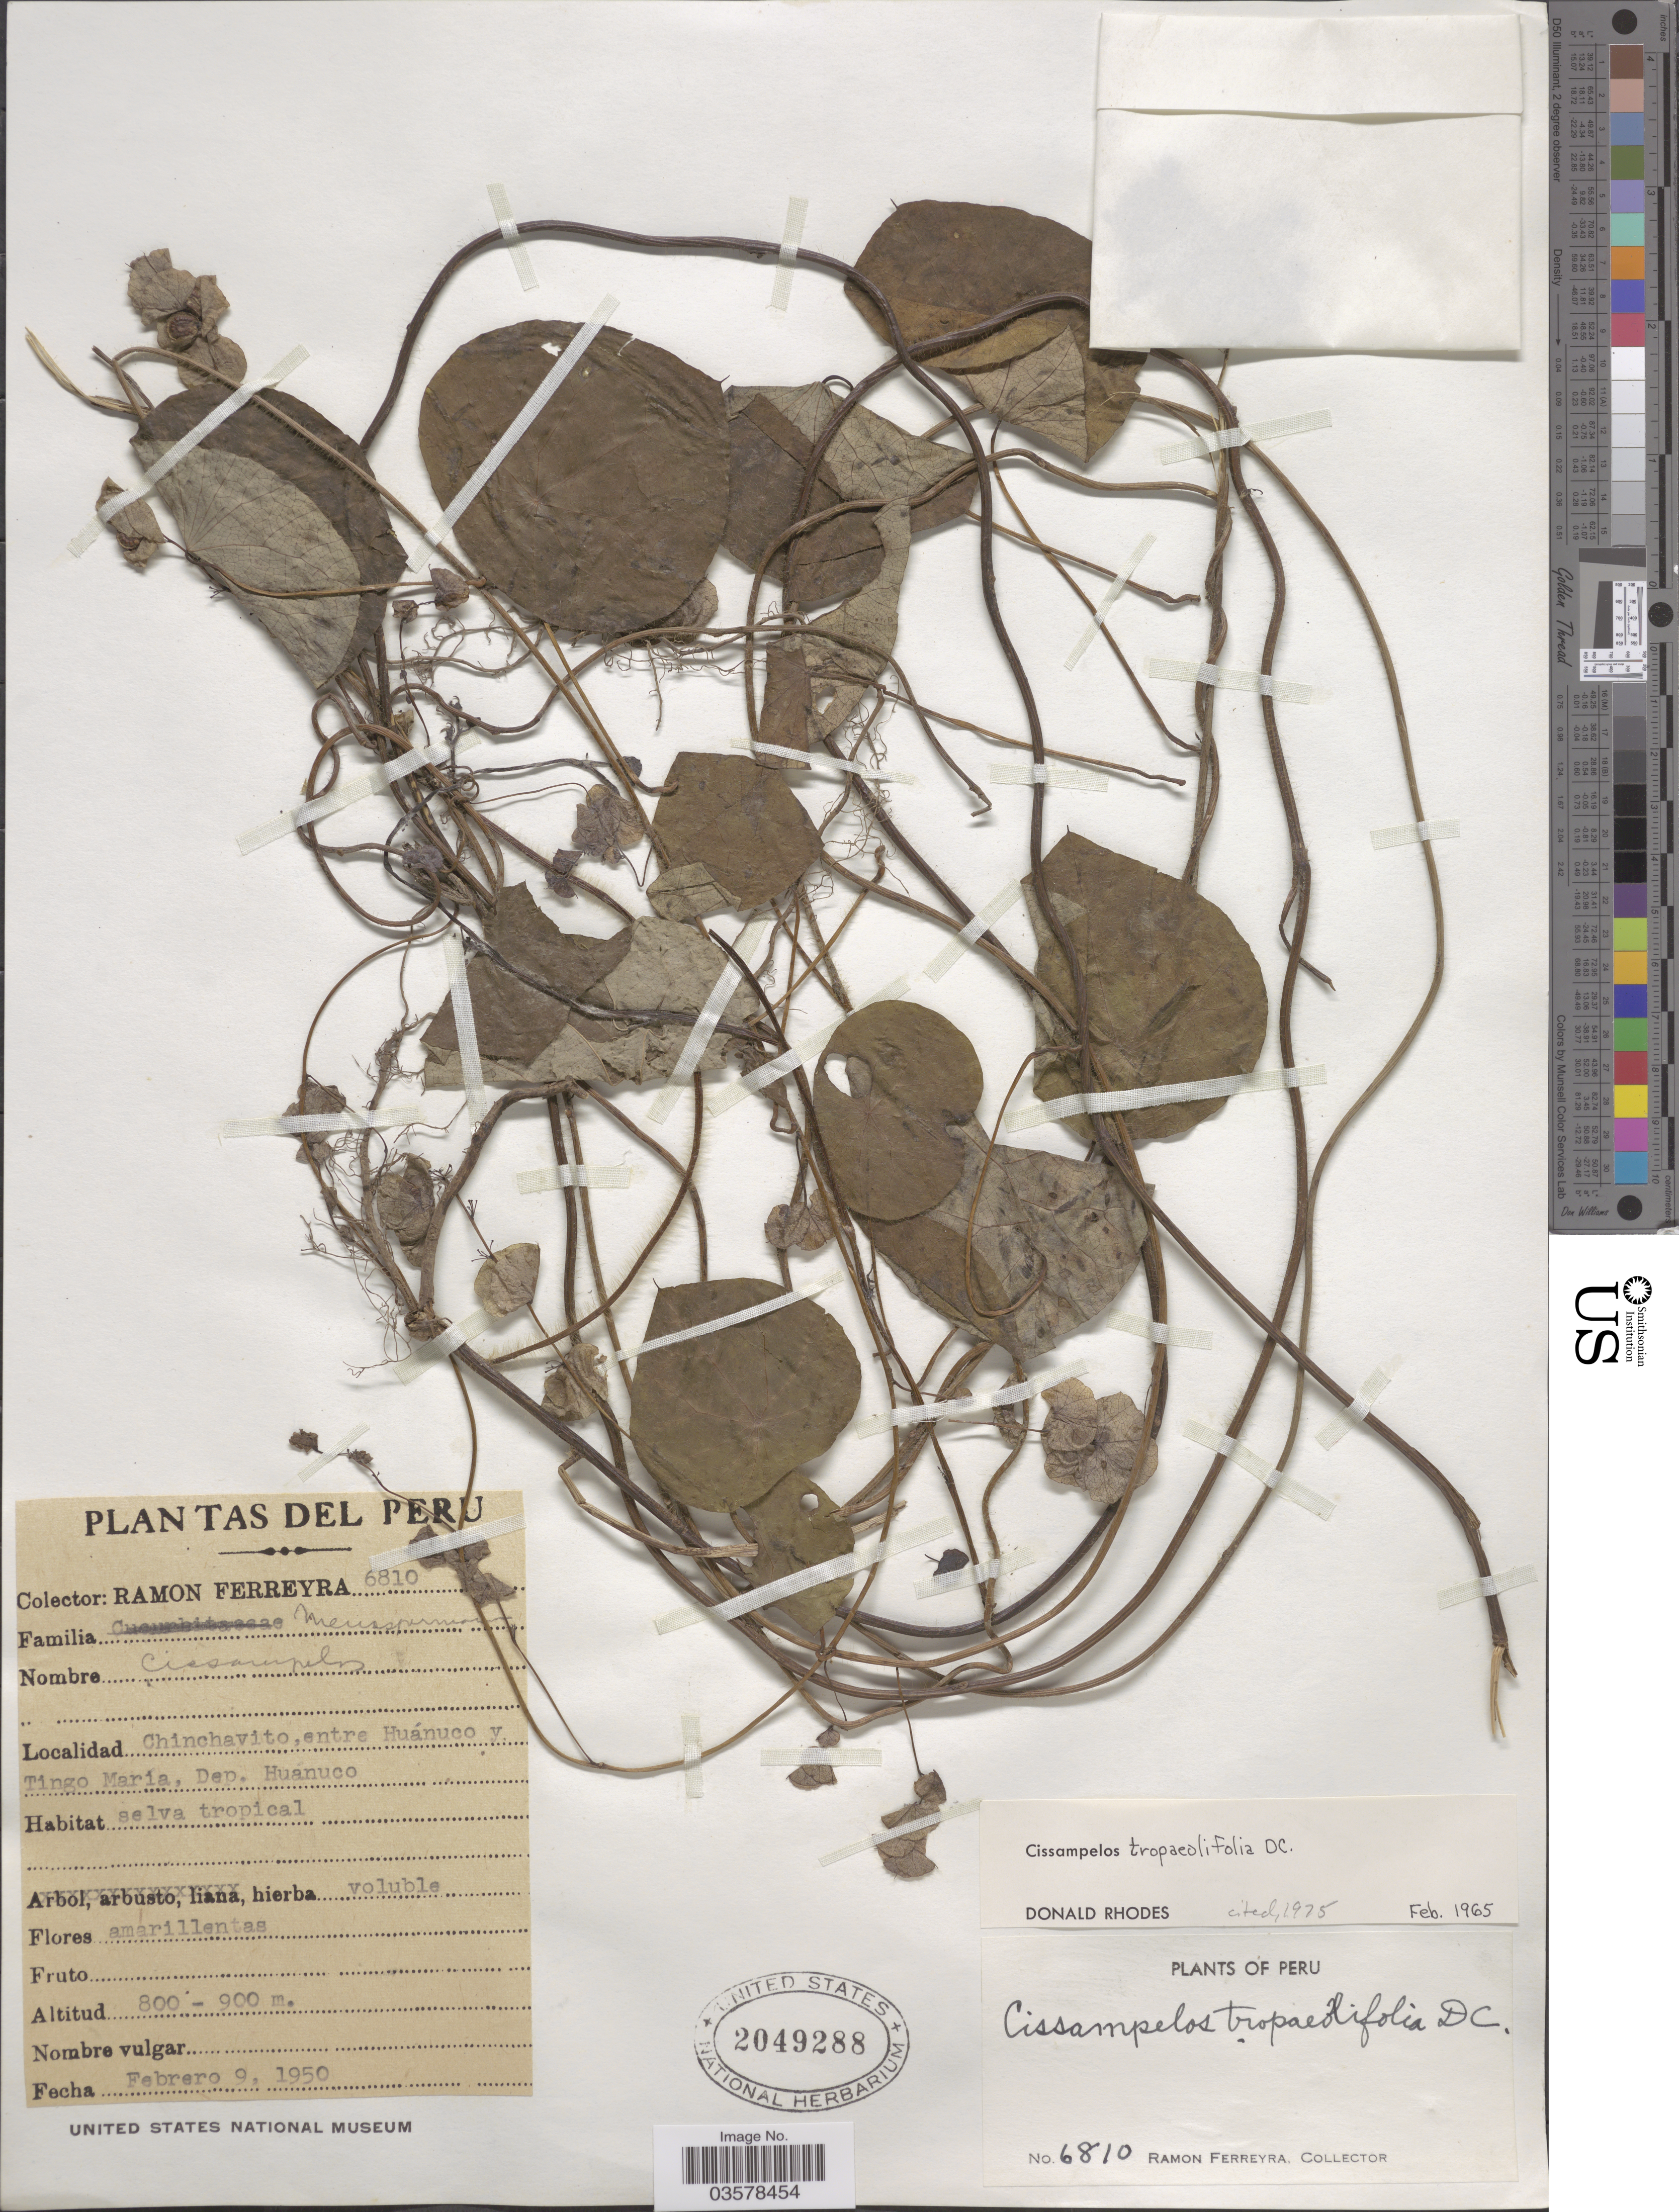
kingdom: Plantae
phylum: Tracheophyta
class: Magnoliopsida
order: Ranunculales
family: Menispermaceae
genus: Cissampelos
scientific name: Cissampelos tropaeolifolia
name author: DC.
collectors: R. A. Ferreyra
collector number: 6810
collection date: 1950-02-09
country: Peru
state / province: Huánuco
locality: Chinchavito, entre Huánuco y Tingo Maria, Dep. Huánuco.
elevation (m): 800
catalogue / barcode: US 2049288